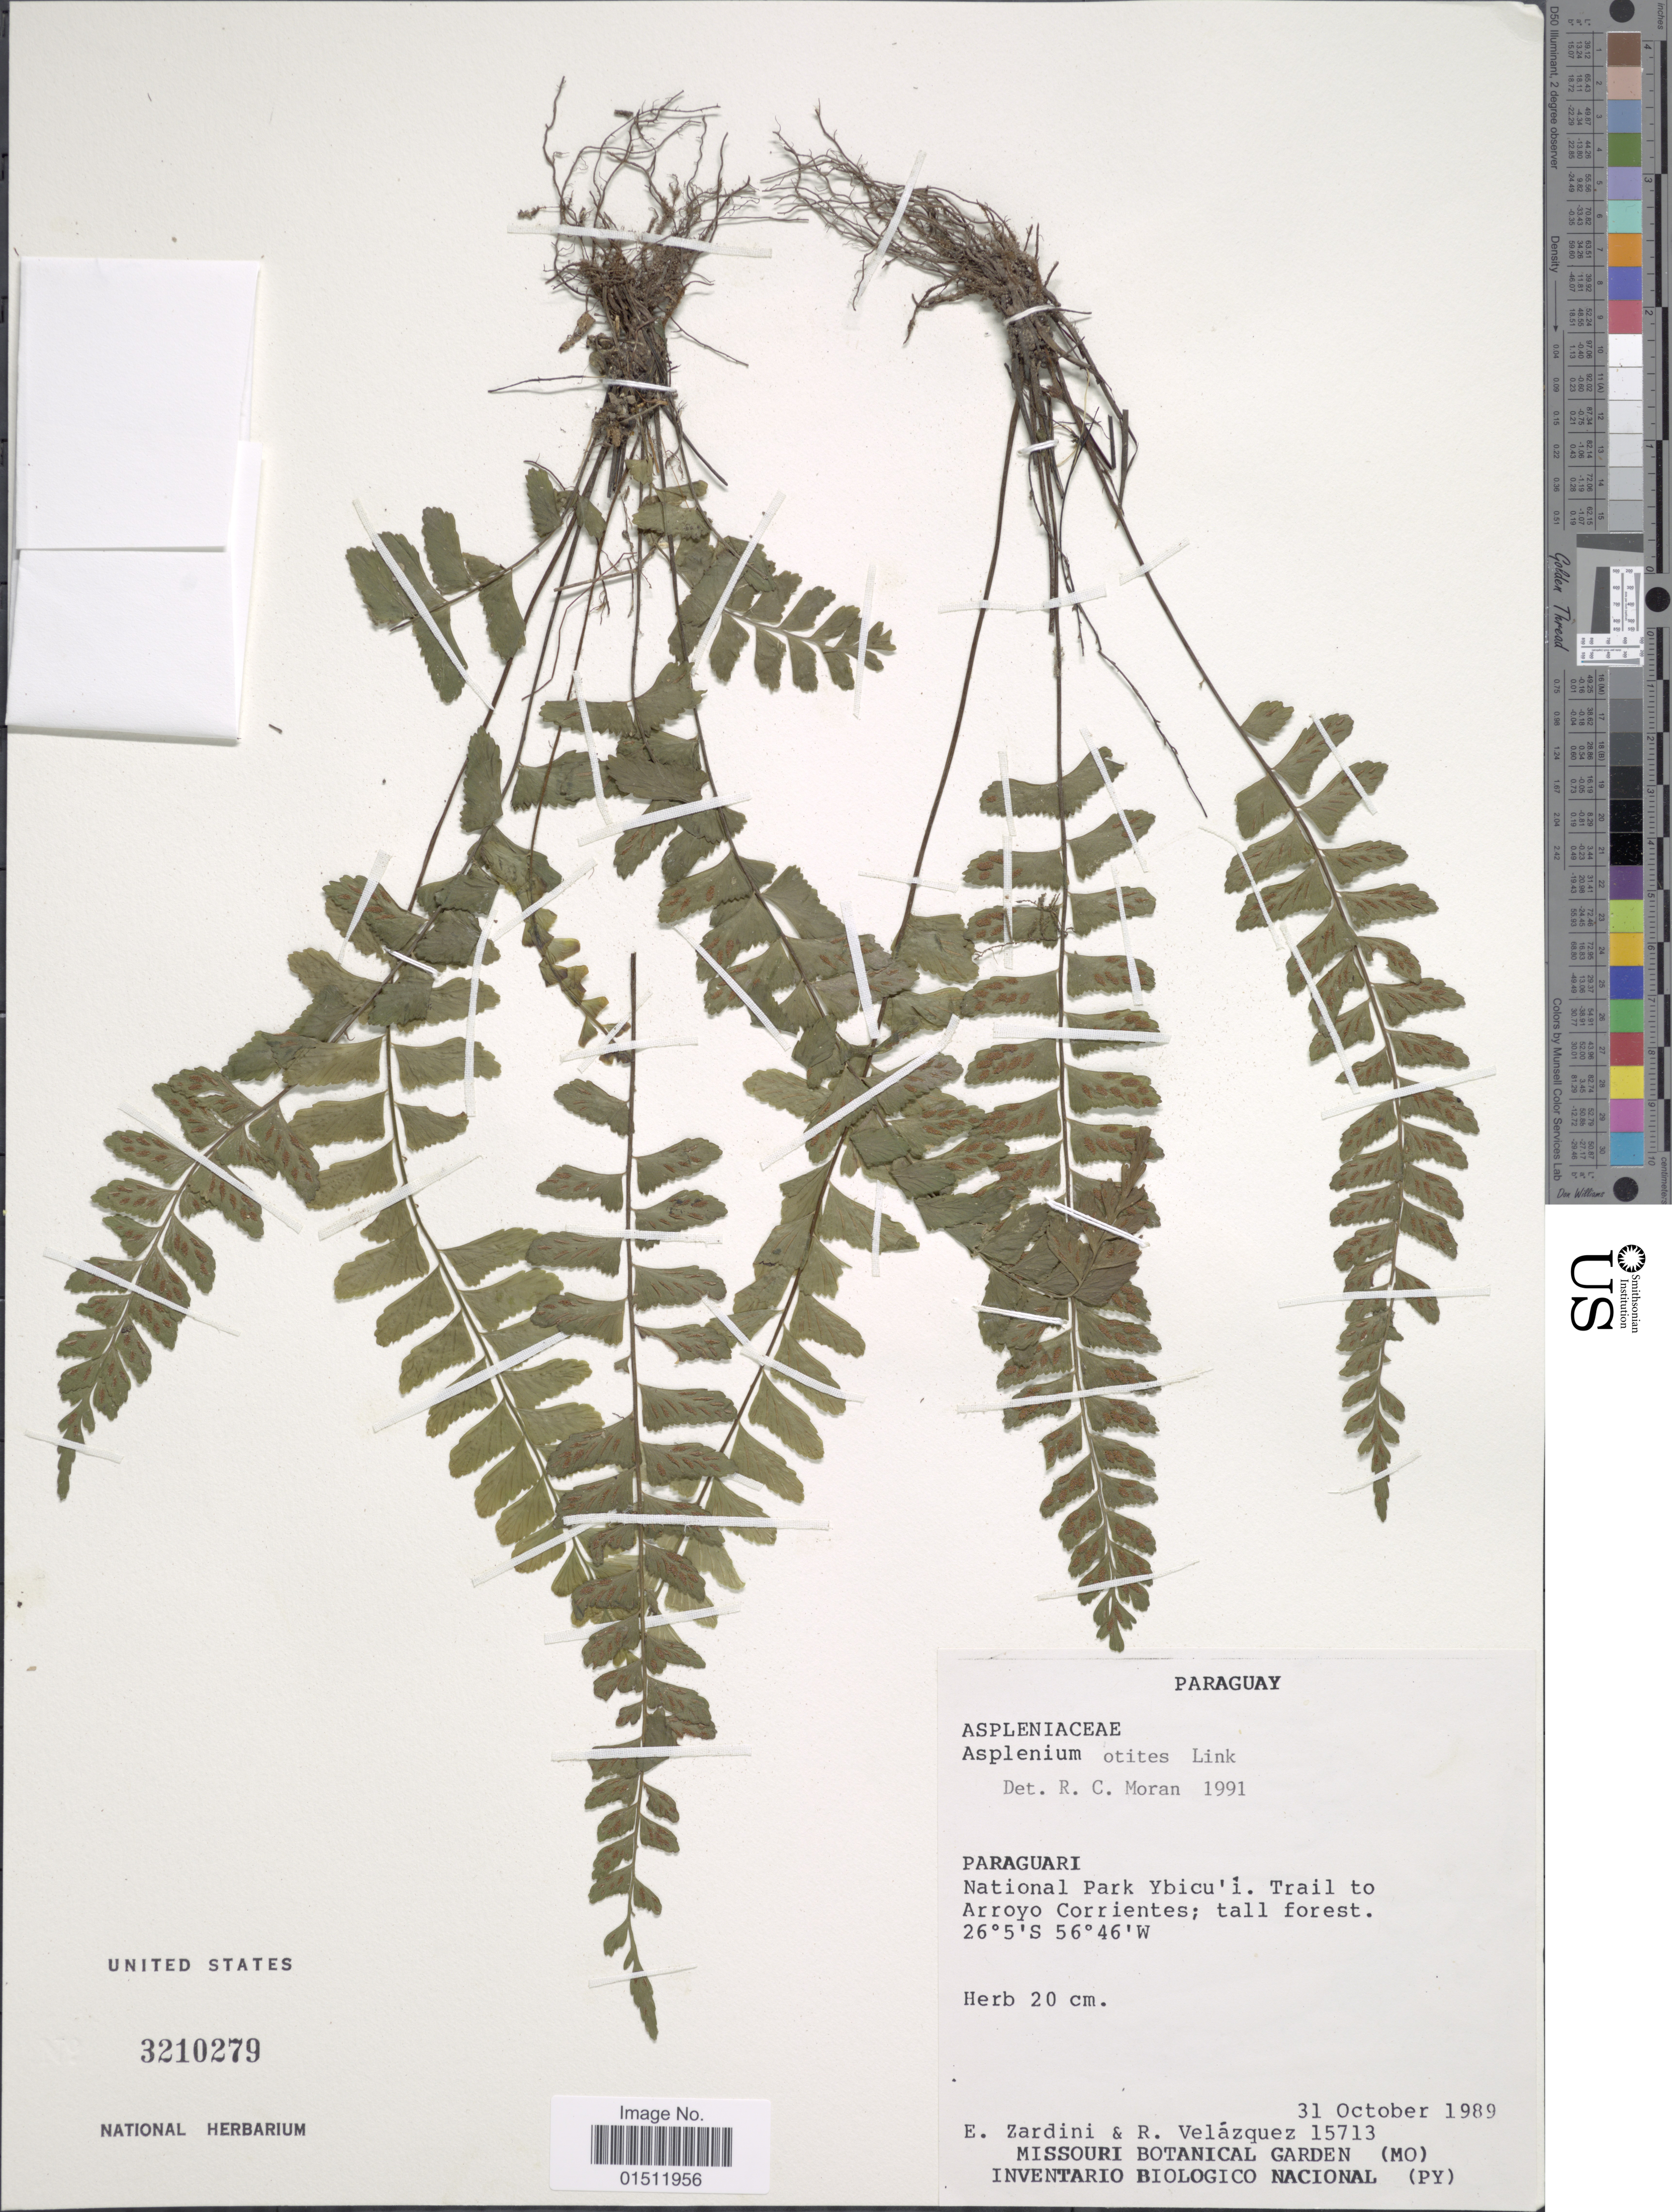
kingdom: Plantae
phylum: Tracheophyta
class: Polypodiopsida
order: Polypodiales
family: Aspleniaceae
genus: Asplenium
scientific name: Asplenium otites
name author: Link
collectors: E. M. Zardini & R. Velázquez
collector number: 15713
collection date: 1989-10-31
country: Paraguay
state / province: Paraguari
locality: National Park Ybic'i. Trail to Arroyo Corrientes; tall forest.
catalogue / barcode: US 3210279